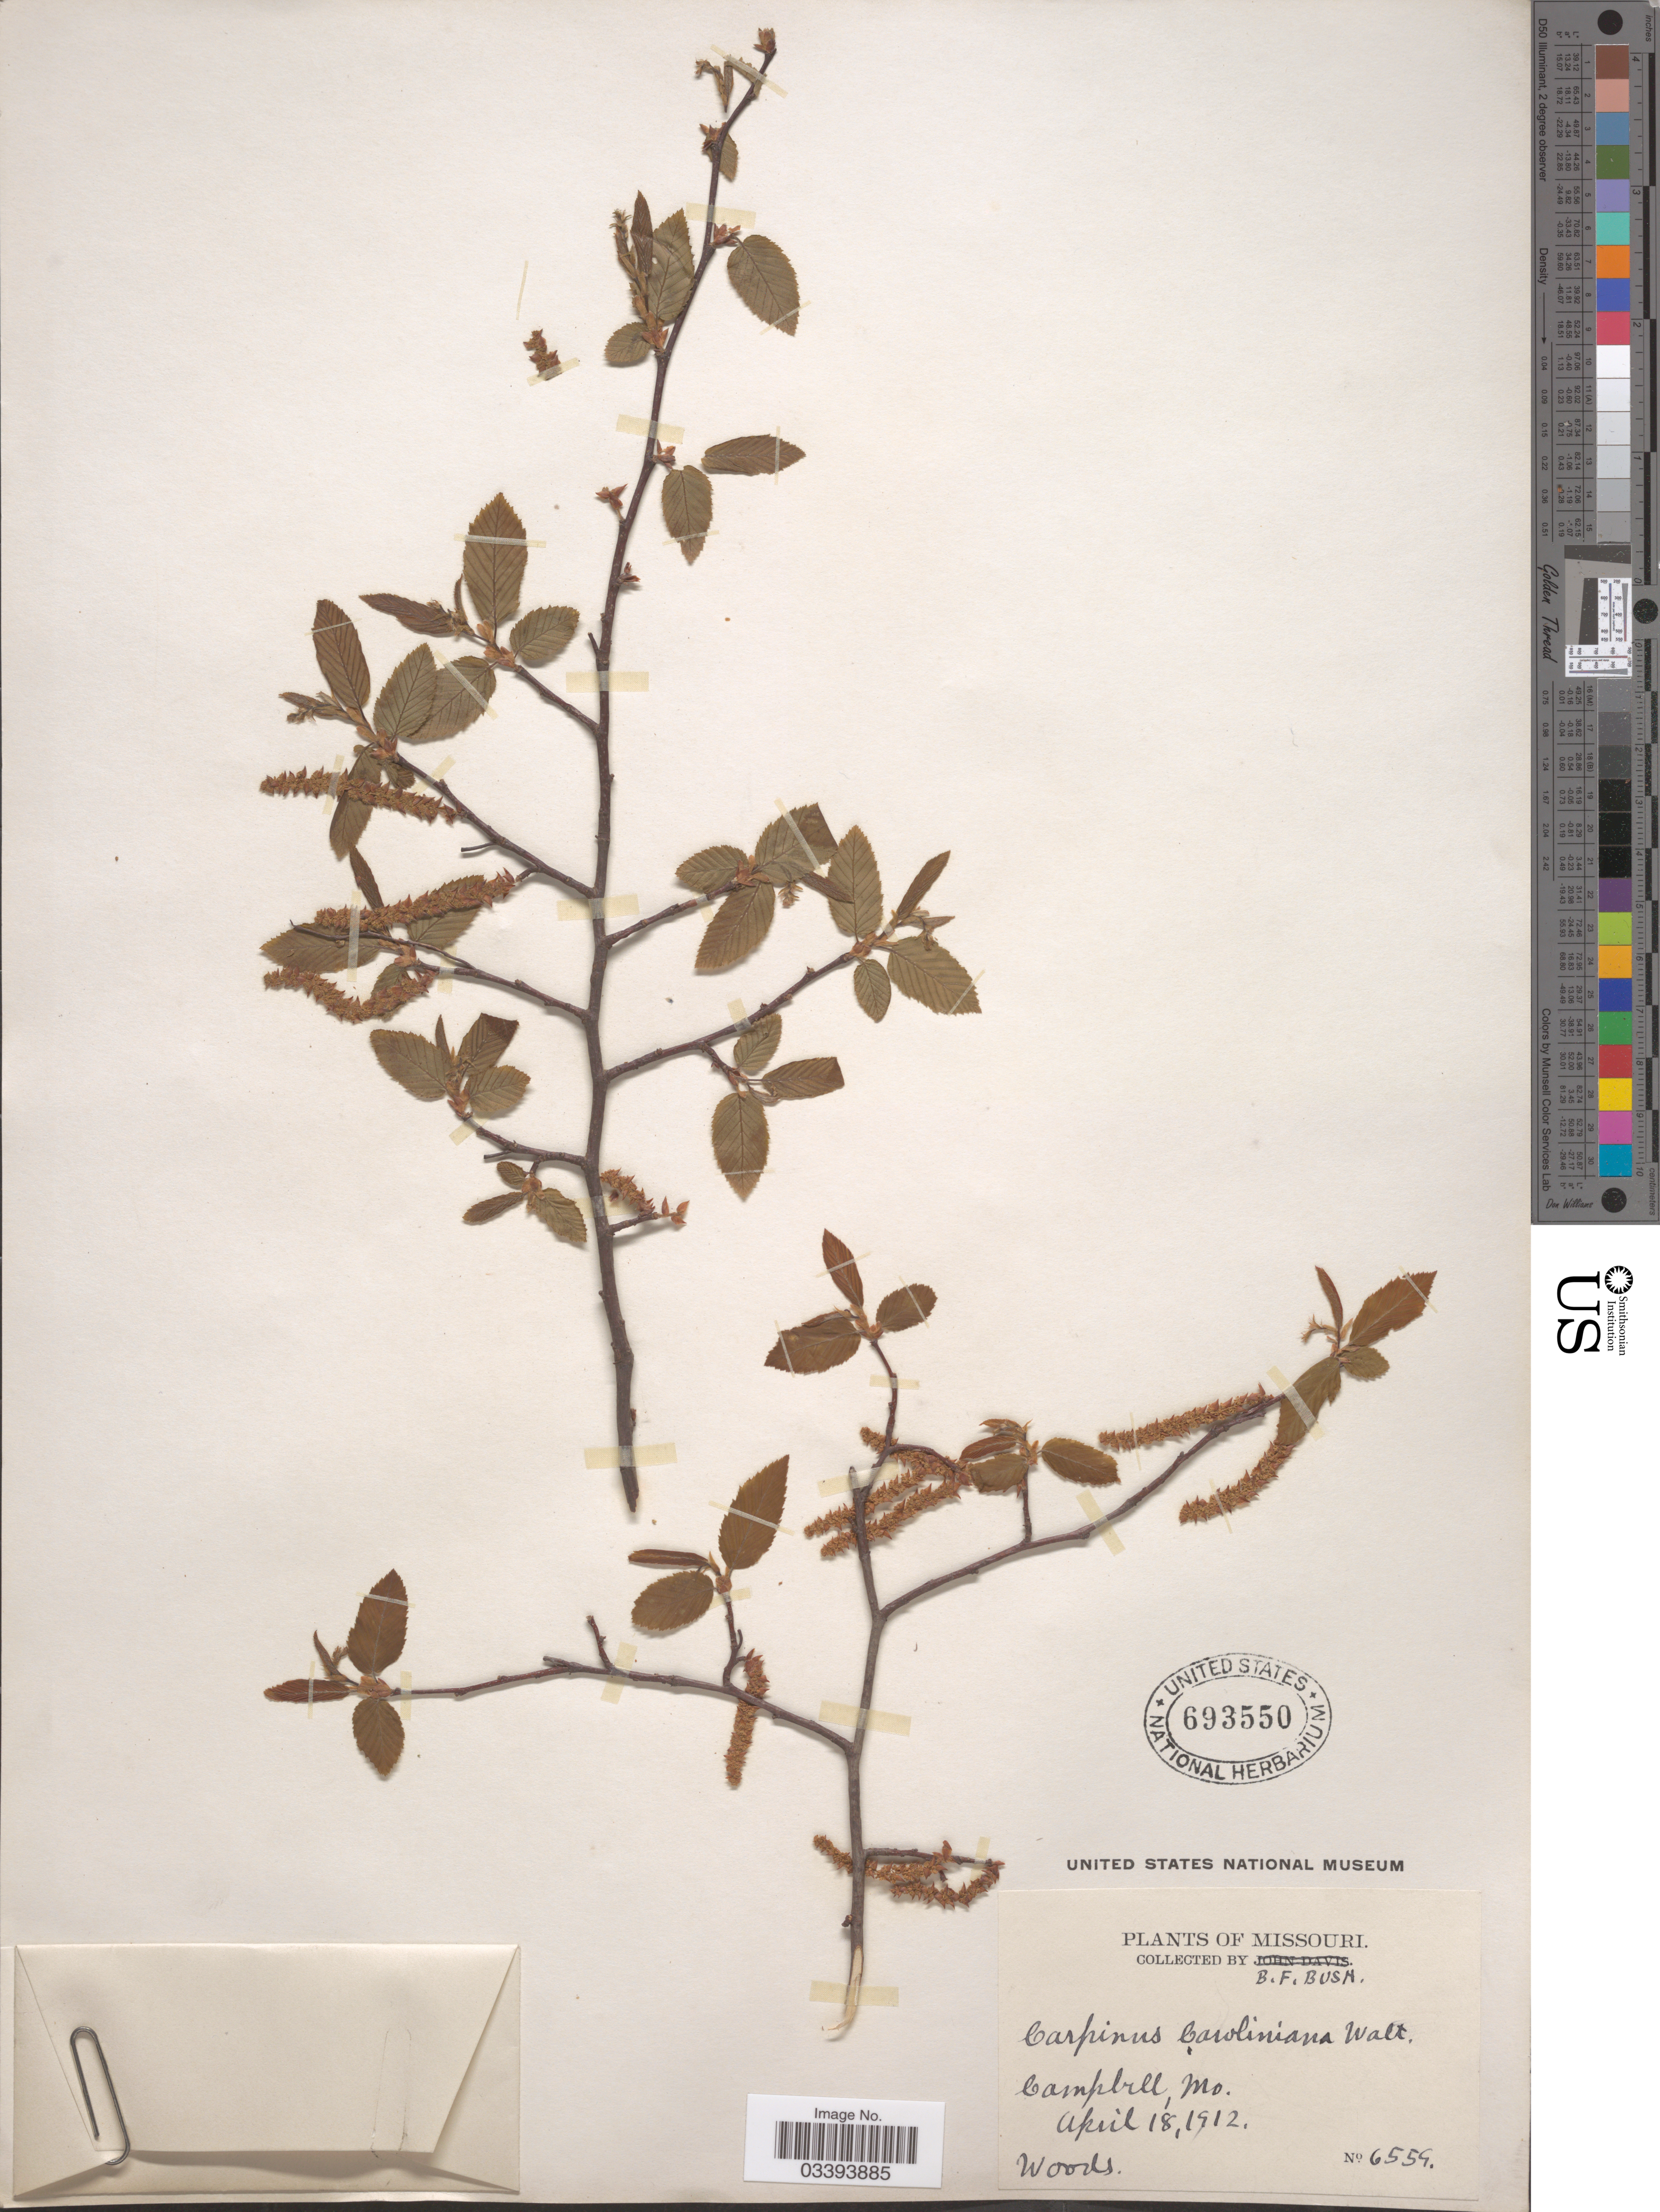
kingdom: Plantae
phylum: Tracheophyta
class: Magnoliopsida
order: Fagales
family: Betulaceae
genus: Carpinus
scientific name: Carpinus caroliniana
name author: Walter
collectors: B. F. Bush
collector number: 6559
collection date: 1912-04-18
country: United States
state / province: Missouri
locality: Campbell.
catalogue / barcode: US 693550